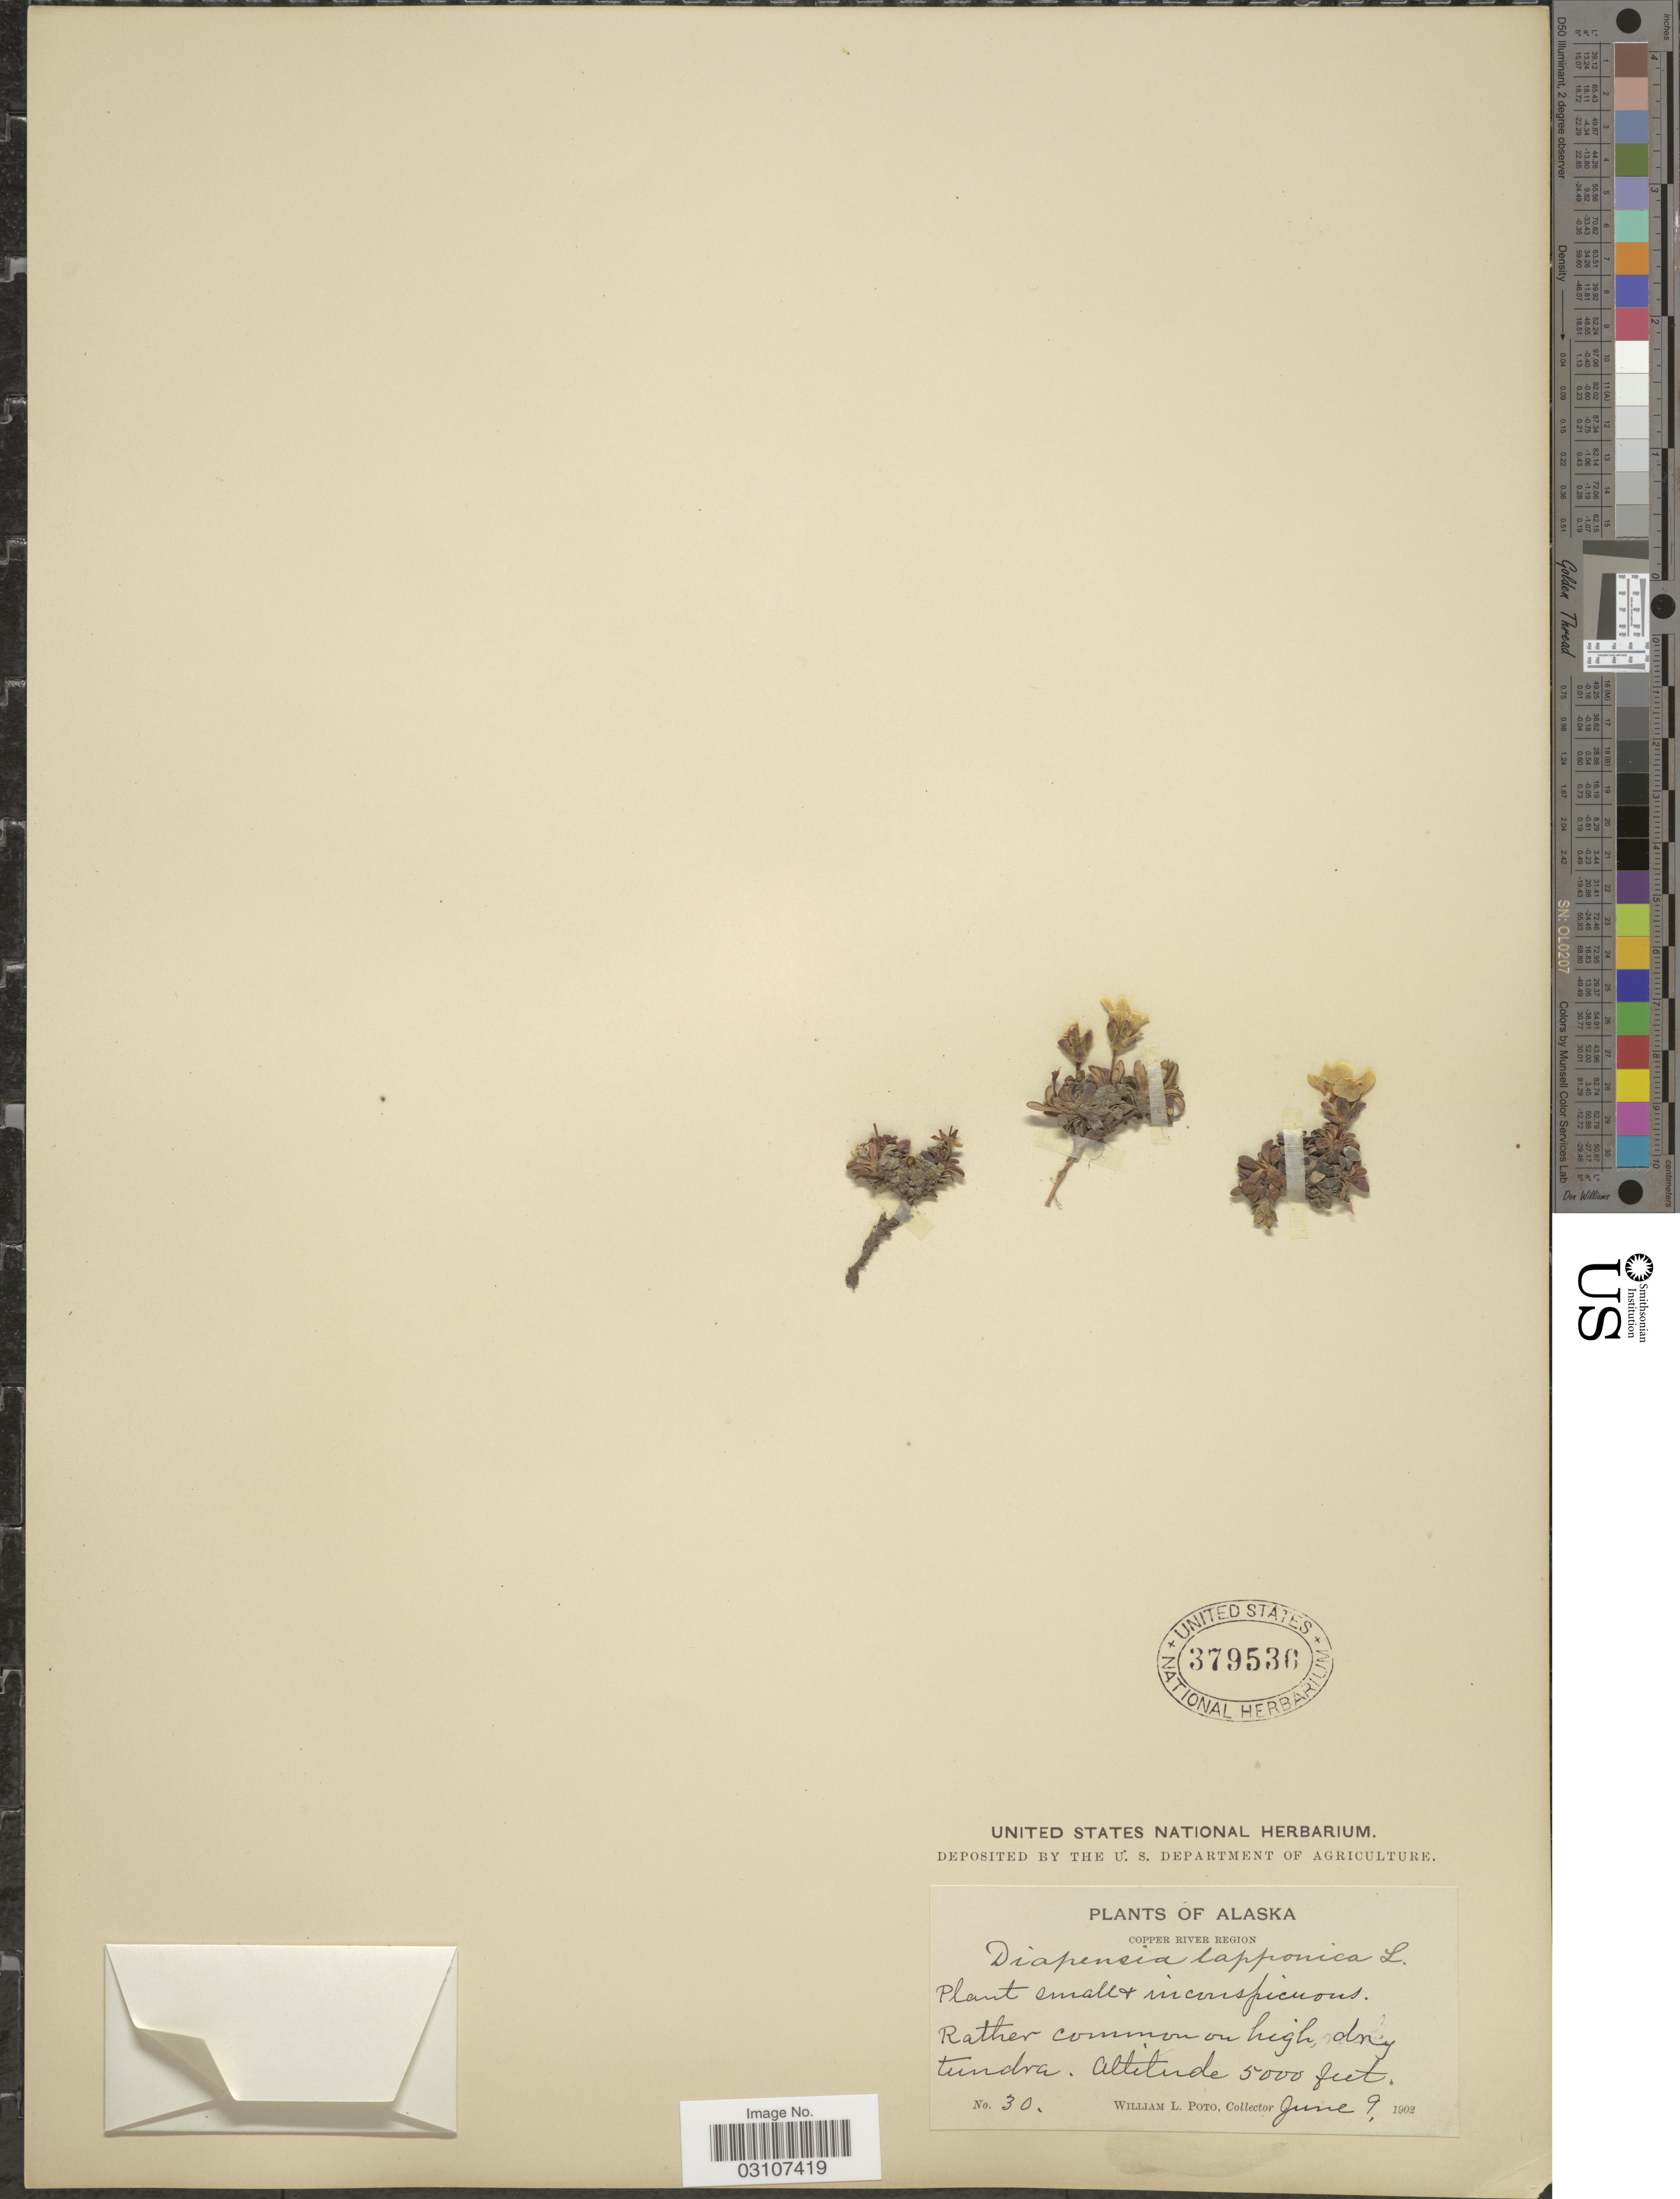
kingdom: Plantae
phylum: Tracheophyta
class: Magnoliopsida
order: Ericales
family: Diapensiaceae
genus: Diapensia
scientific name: Diapensia lapponica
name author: L.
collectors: W. Poto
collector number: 30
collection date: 1902-06-09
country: United States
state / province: Alaska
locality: Copper River Region.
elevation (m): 1524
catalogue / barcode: US 379536